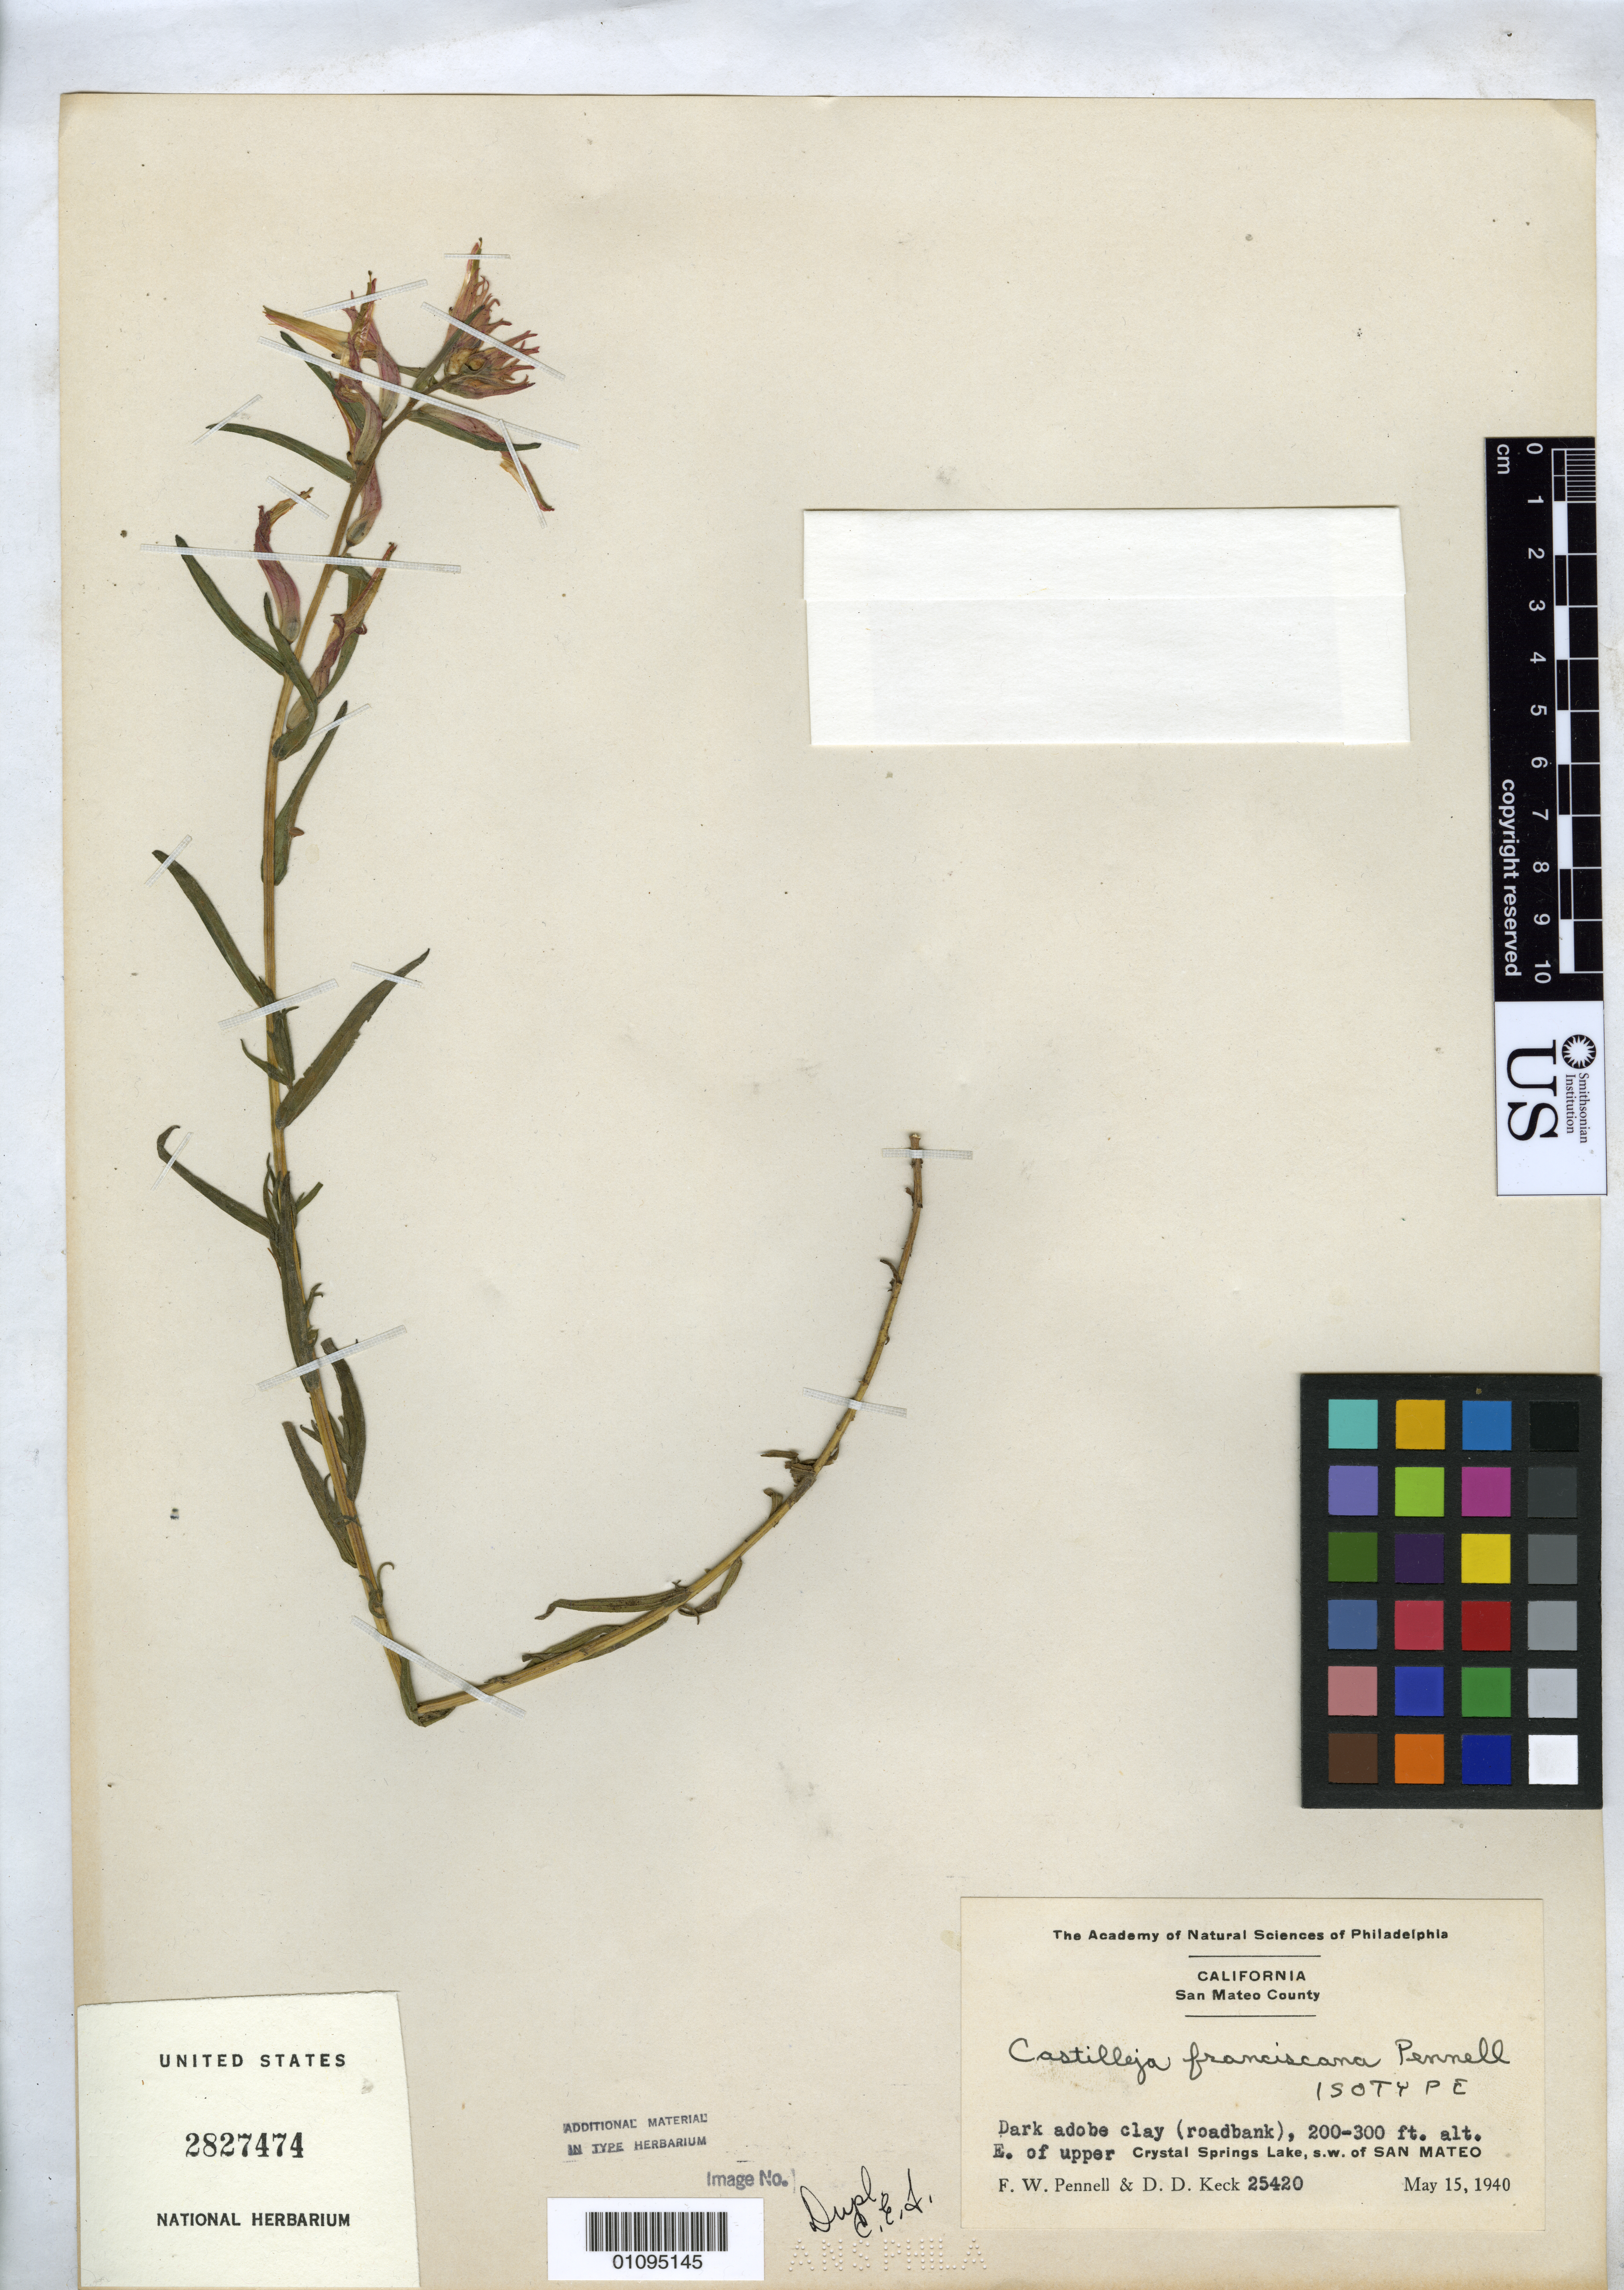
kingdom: Plantae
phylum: Tracheophyta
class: Magnoliopsida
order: Lamiales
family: Orobanchaceae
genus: Castilleja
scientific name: Castilleja franciscana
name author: Pennell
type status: Isotype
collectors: F. W. Pennell & D. D. Keck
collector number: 21138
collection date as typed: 15 May 1940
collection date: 1940-05-15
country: United States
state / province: California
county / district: San Mateo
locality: East of upper Crystal Springs Lake, SW of San Mateo.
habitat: Dark adobe clay (roadbank).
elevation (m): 61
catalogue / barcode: US 2827474